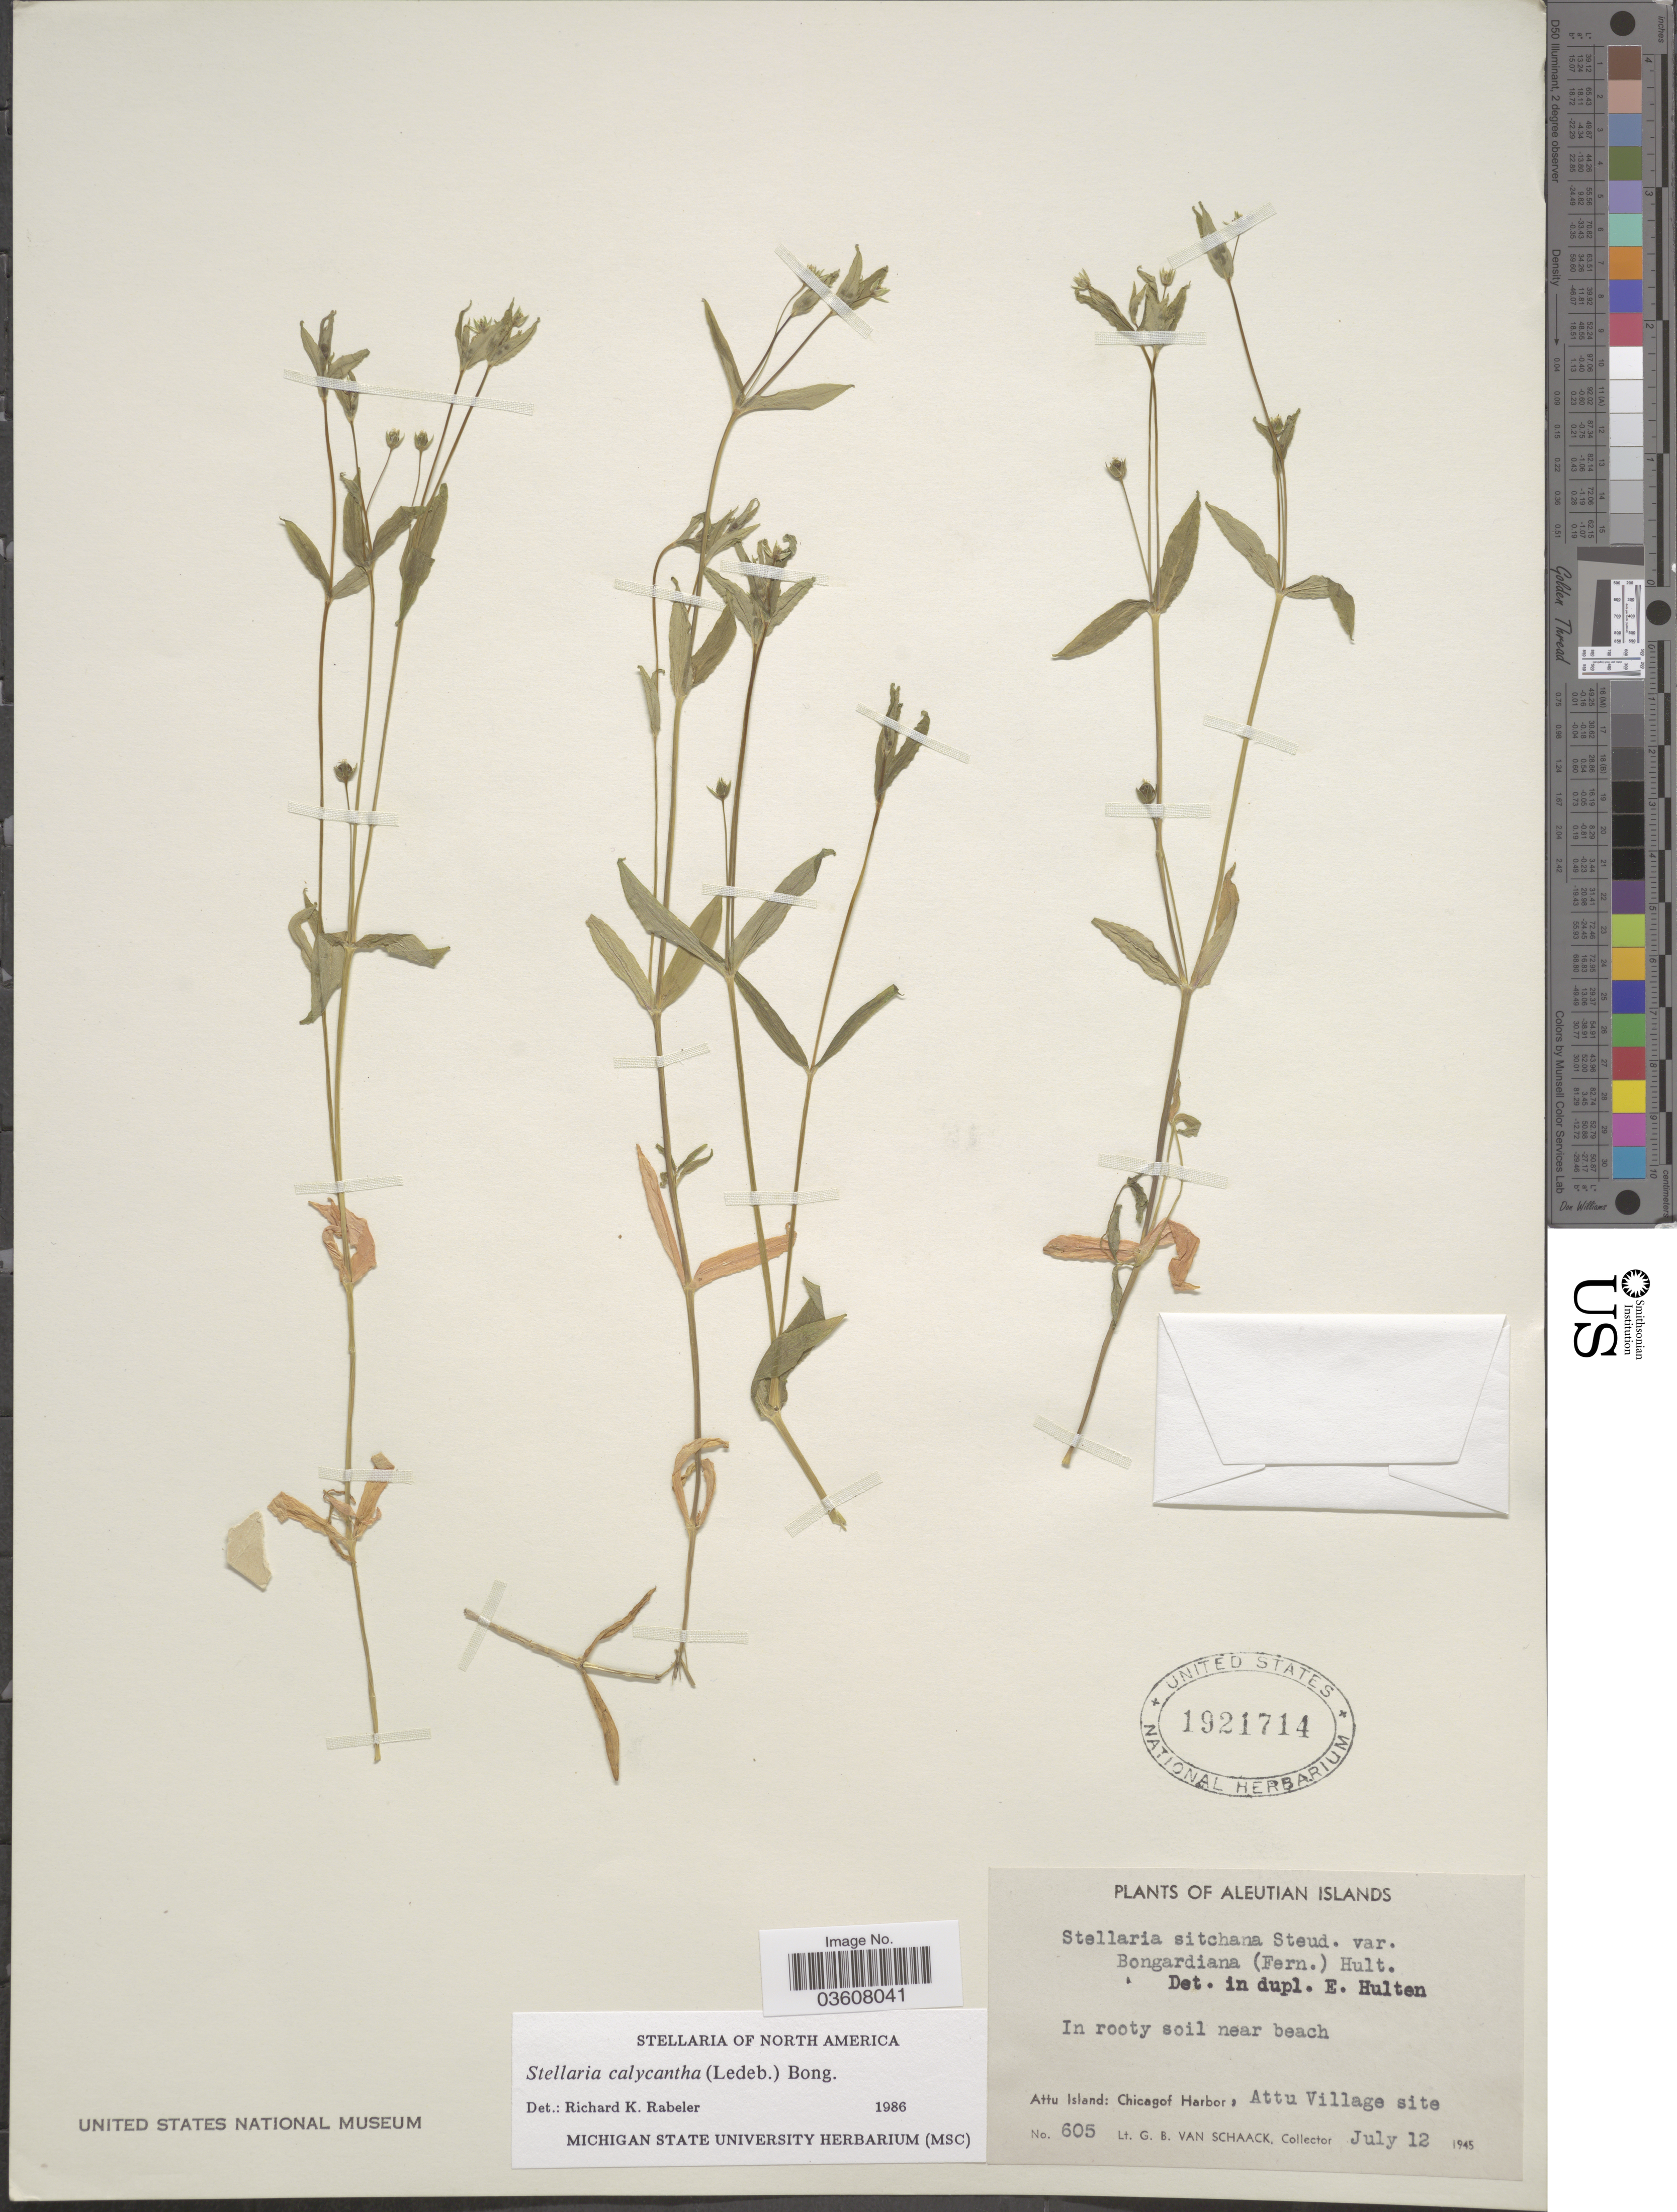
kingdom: Plantae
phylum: Tracheophyta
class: Magnoliopsida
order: Caryophyllales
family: Caryophyllaceae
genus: Stellaria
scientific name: Stellaria calycantha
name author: (Ledeb.) Bong.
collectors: G. Van Schaack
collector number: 605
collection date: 1945-07-12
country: United States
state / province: Alaska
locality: Aleutian Islands. Attu Island: Chicagof Harbor: Attu Village site.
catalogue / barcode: US 1921714